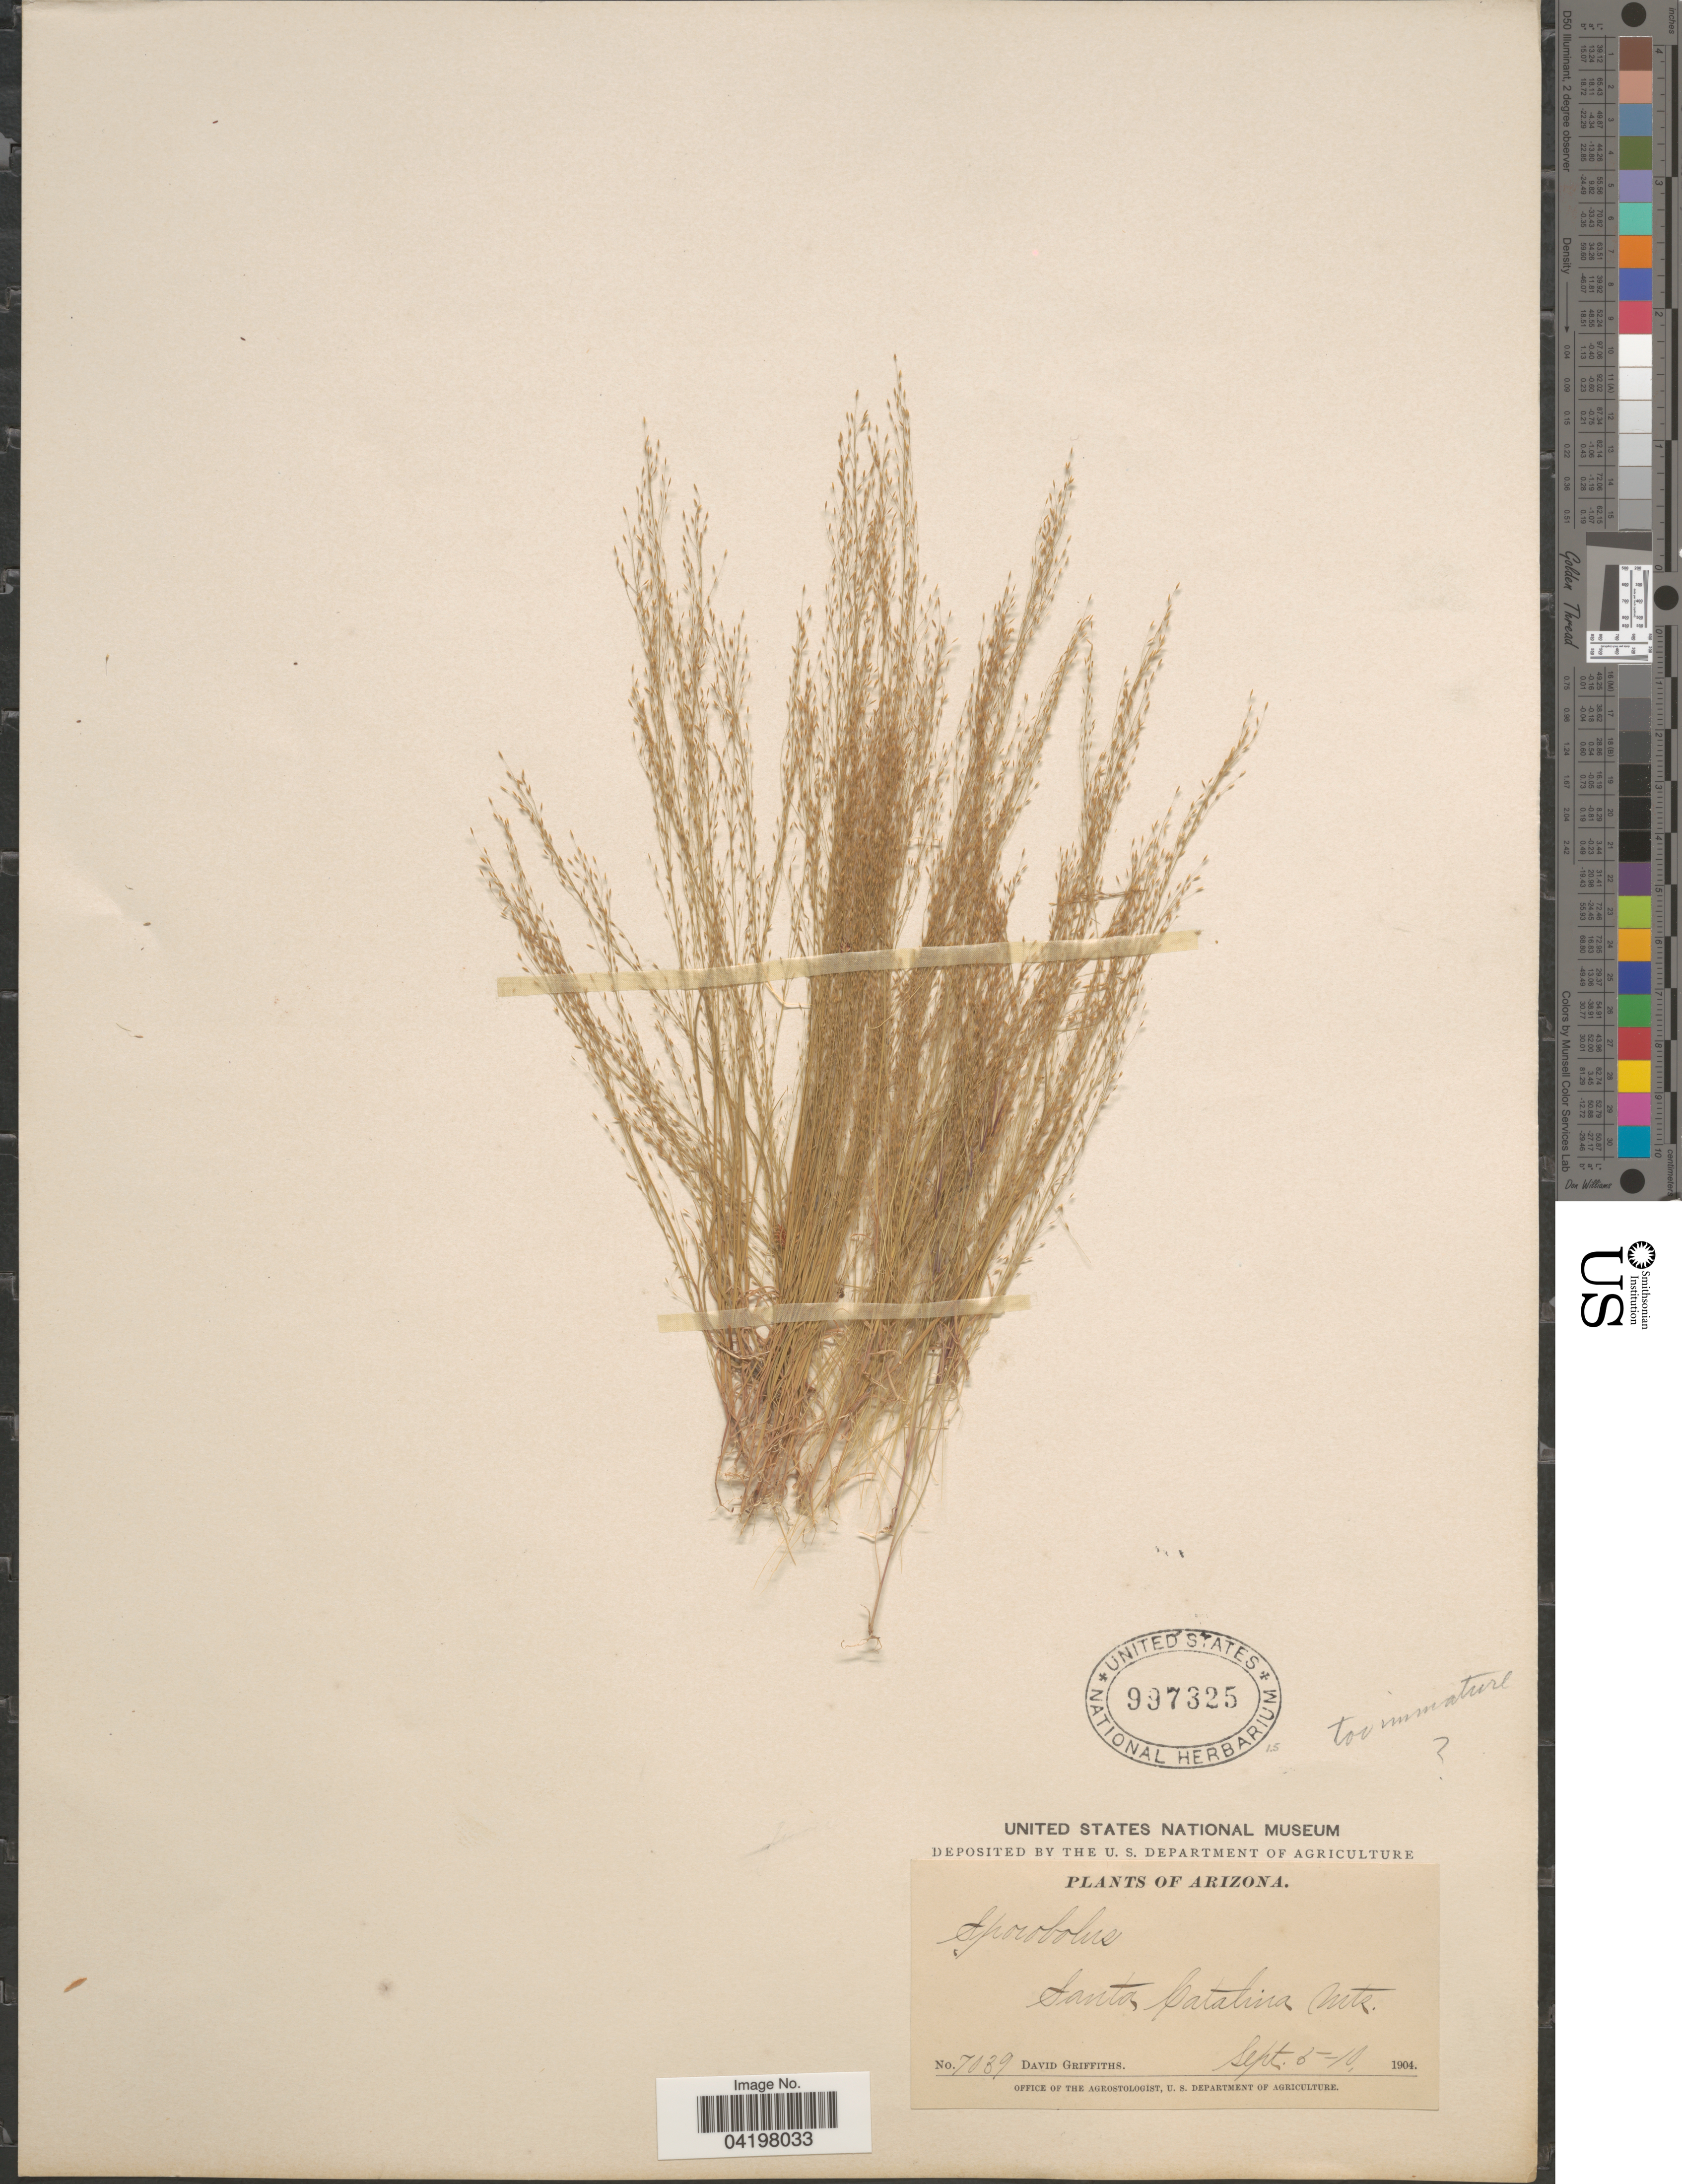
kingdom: Plantae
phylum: Tracheophyta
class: Liliopsida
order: Poales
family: Poaceae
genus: Muhlenbergia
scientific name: Muhlenbergia texana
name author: Buckley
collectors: D. Griffiths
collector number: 7039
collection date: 1904-09-05/1904-09-10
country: United States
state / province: Arizona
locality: Santa Catalina Mts.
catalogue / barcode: US 997325